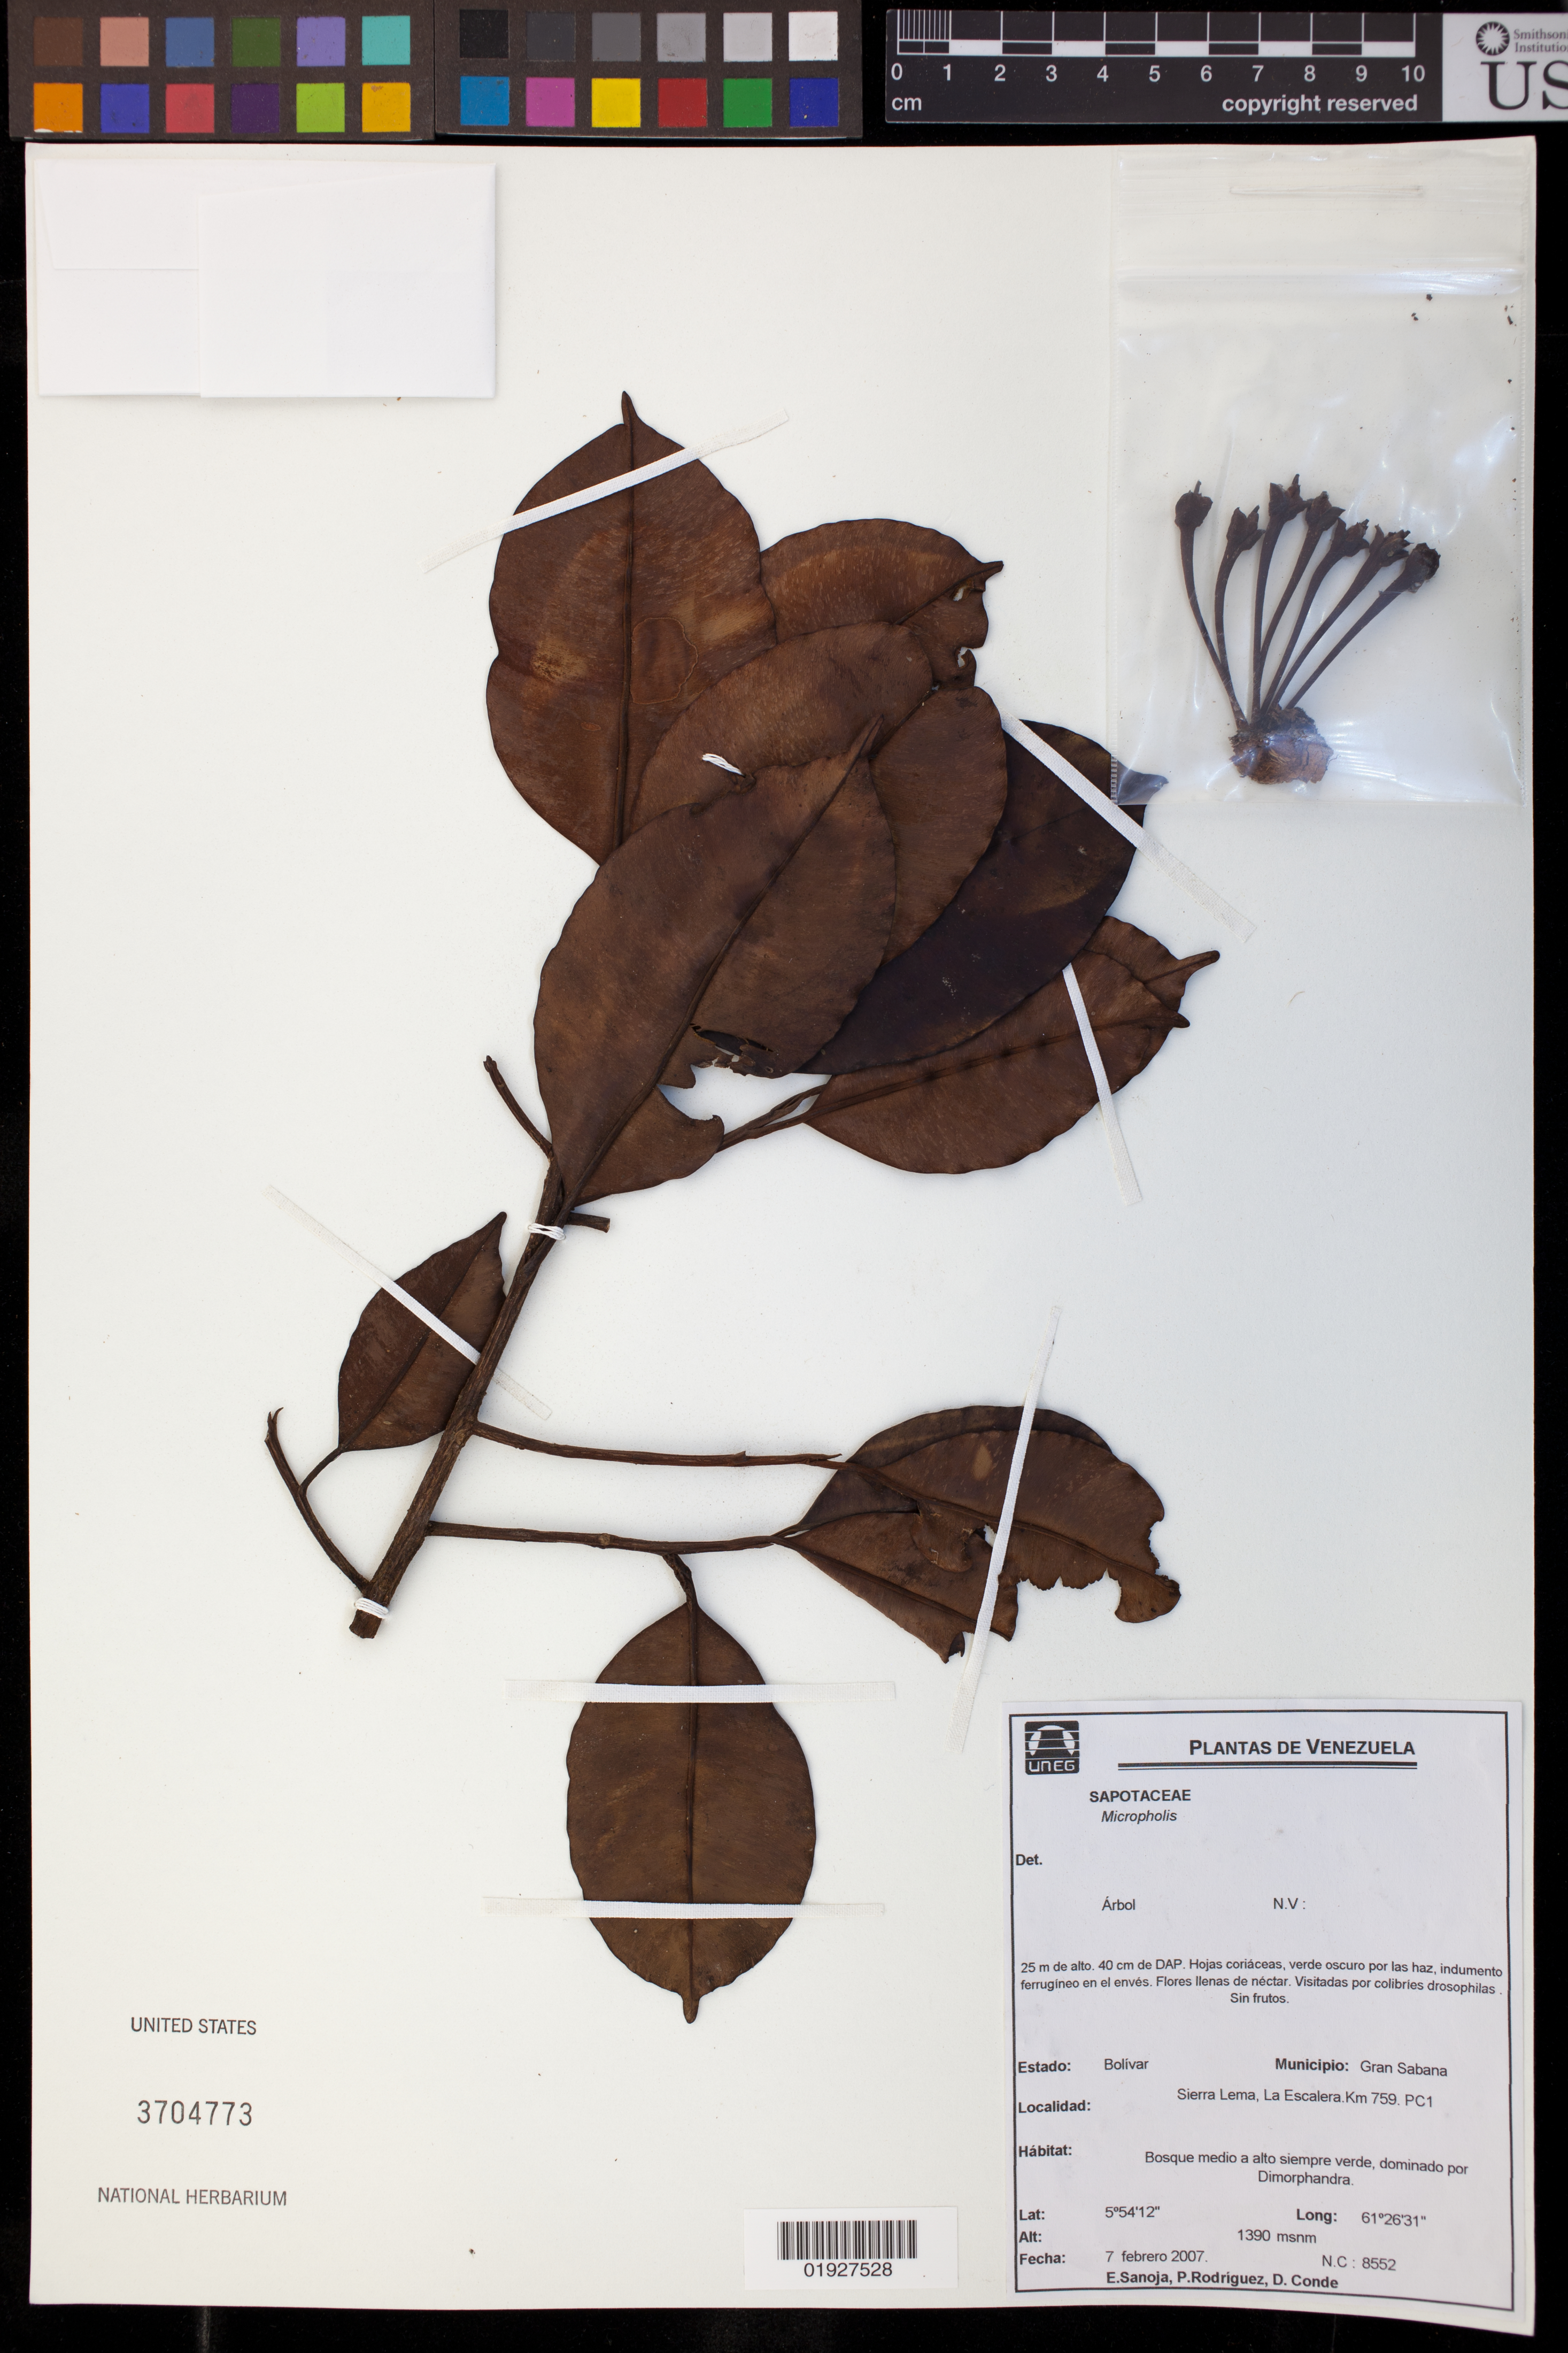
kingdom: Plantae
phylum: Tracheophyta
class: Magnoliopsida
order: Ericales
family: Sapotaceae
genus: Micropholis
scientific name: Micropholis sp.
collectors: E. Sanoja, P. Rodriquez & D. Conde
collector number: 8552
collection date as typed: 7 Feb 2007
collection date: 2007-02-07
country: Venezuela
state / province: Bolívar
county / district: Gran Sabana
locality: Sierra Lema, La Escalera. Km 759. PC1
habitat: Bosque medio a alto siempre verde, dominado por Dimorphandra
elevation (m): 1390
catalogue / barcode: US 3704773